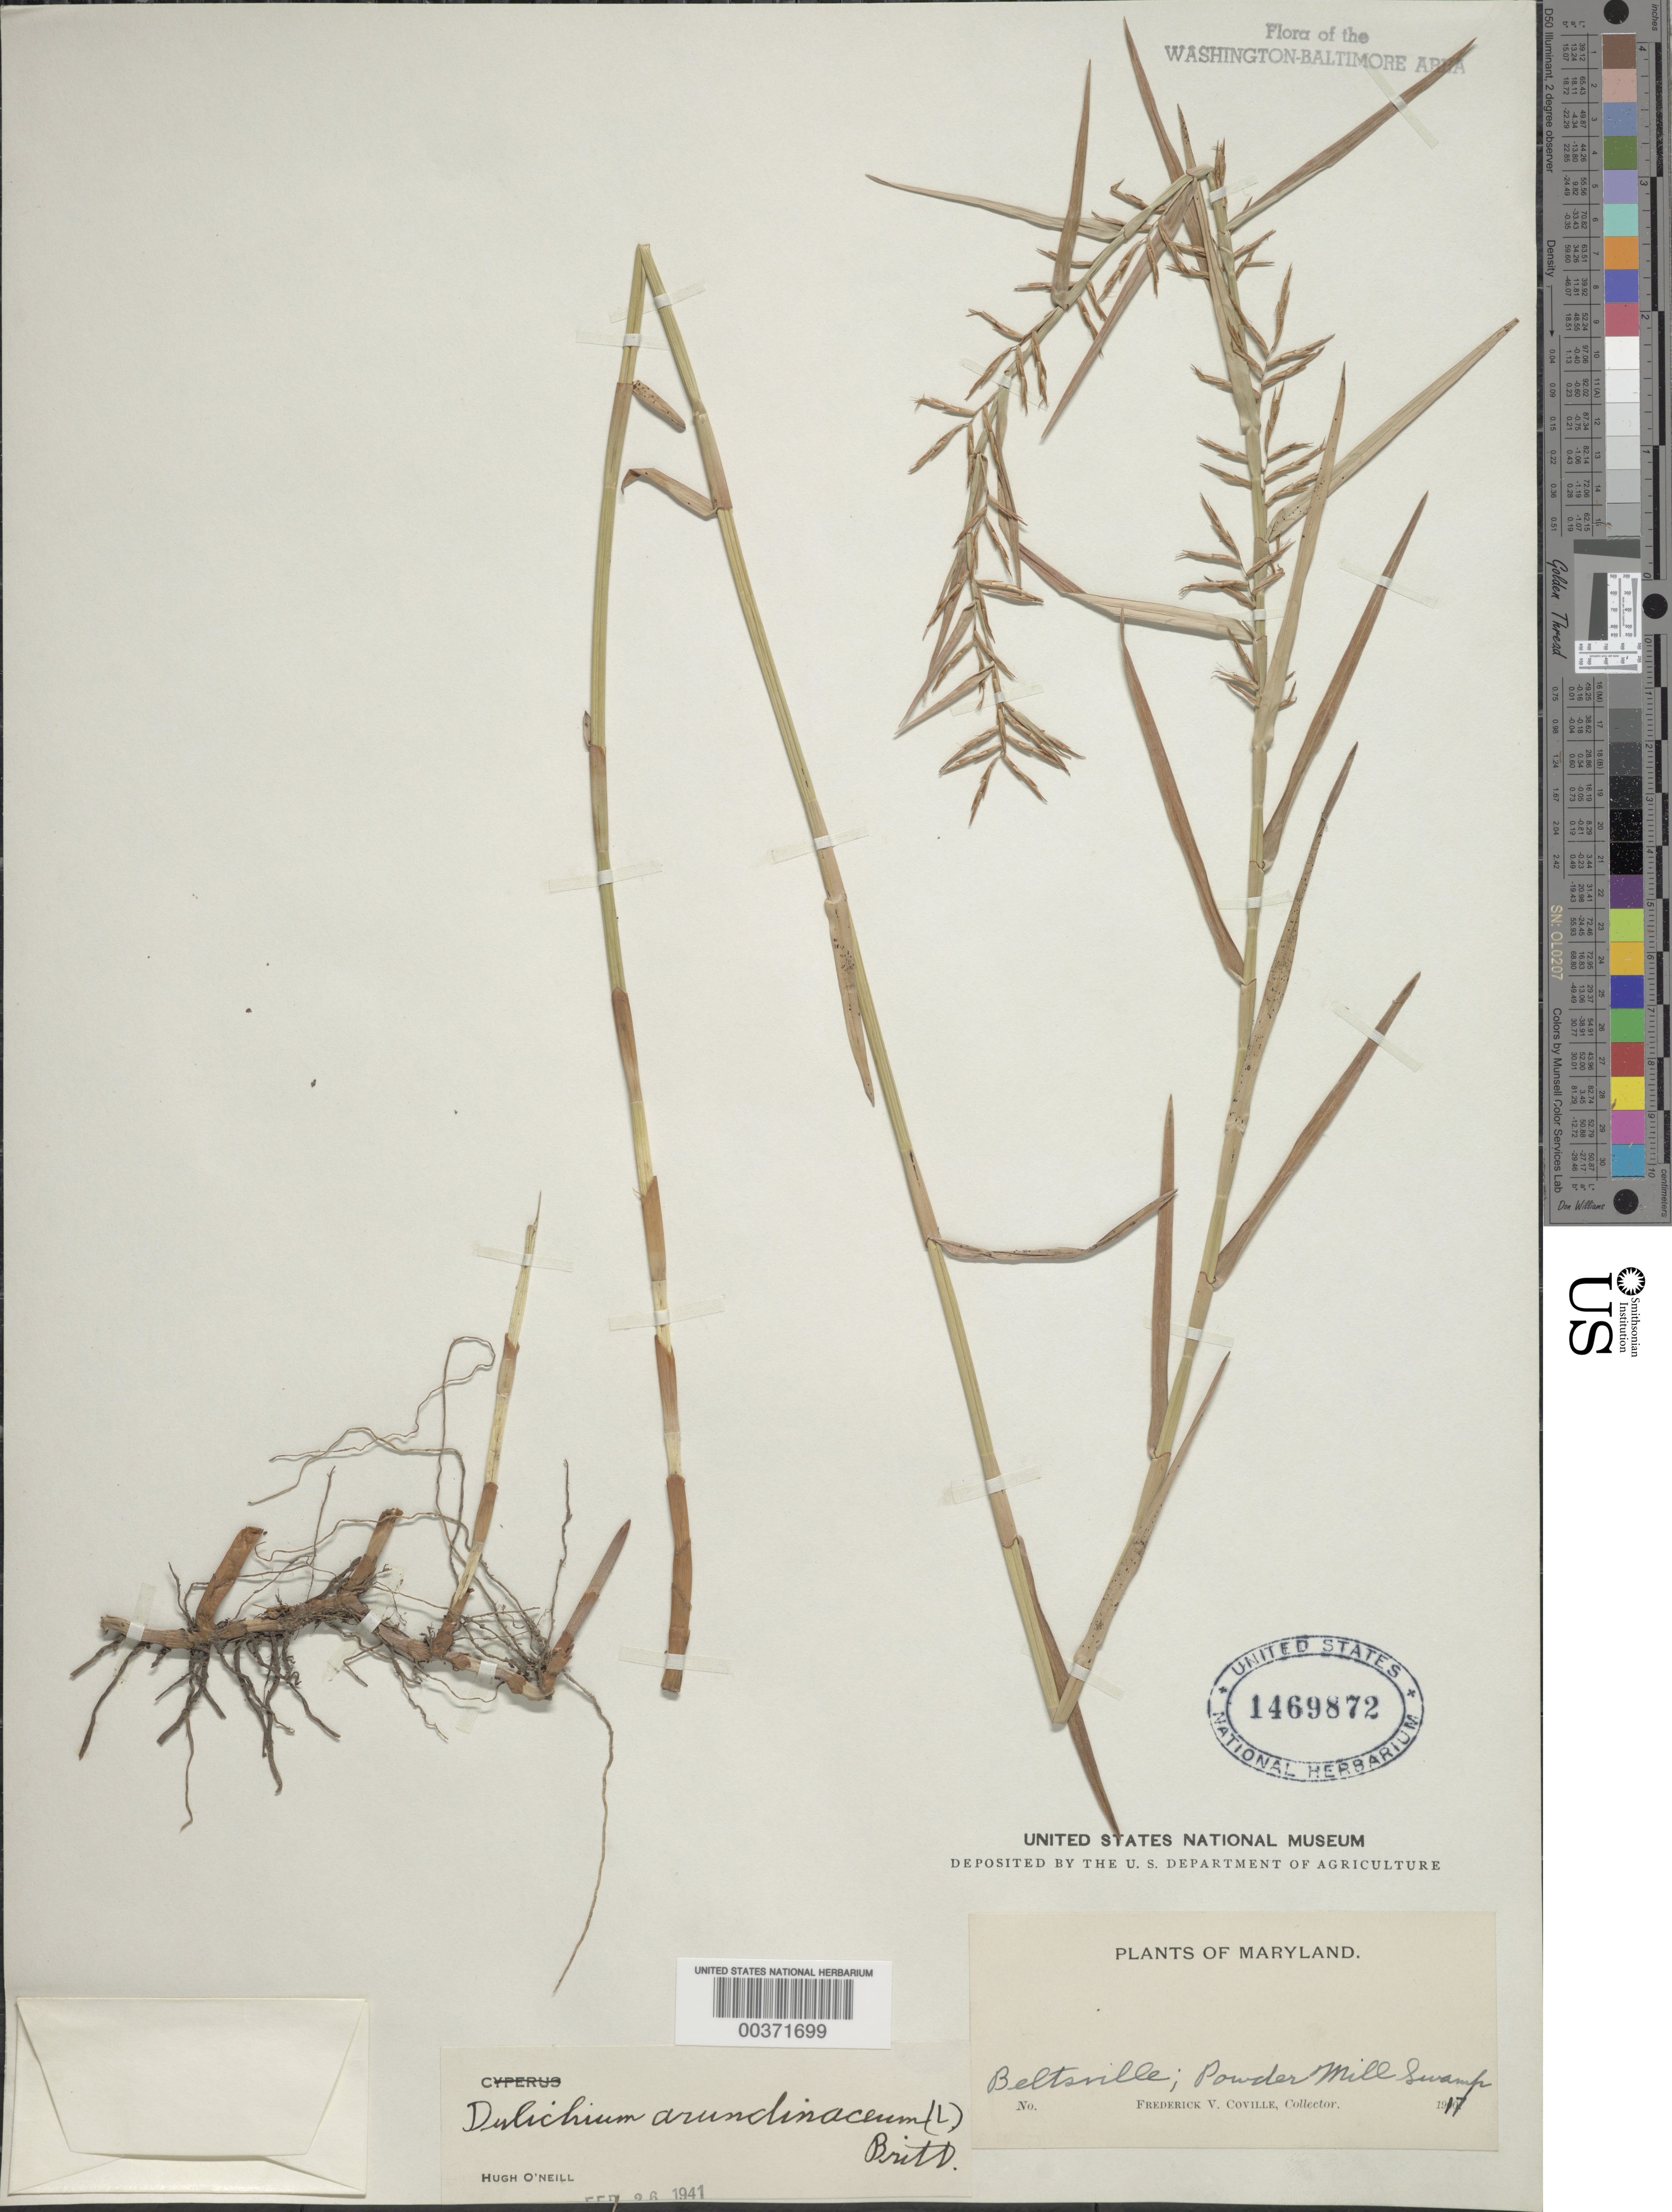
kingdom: Plantae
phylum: Tracheophyta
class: Liliopsida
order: Poales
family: Cyperaceae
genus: Dulichium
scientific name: Dulichium arundinaceum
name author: (L.) Britton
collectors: F. V. Coville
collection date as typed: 1917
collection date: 1917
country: United States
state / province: Maryland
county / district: Prince George's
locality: Beltsville, Powder Mill Swamp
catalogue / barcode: US 1469872